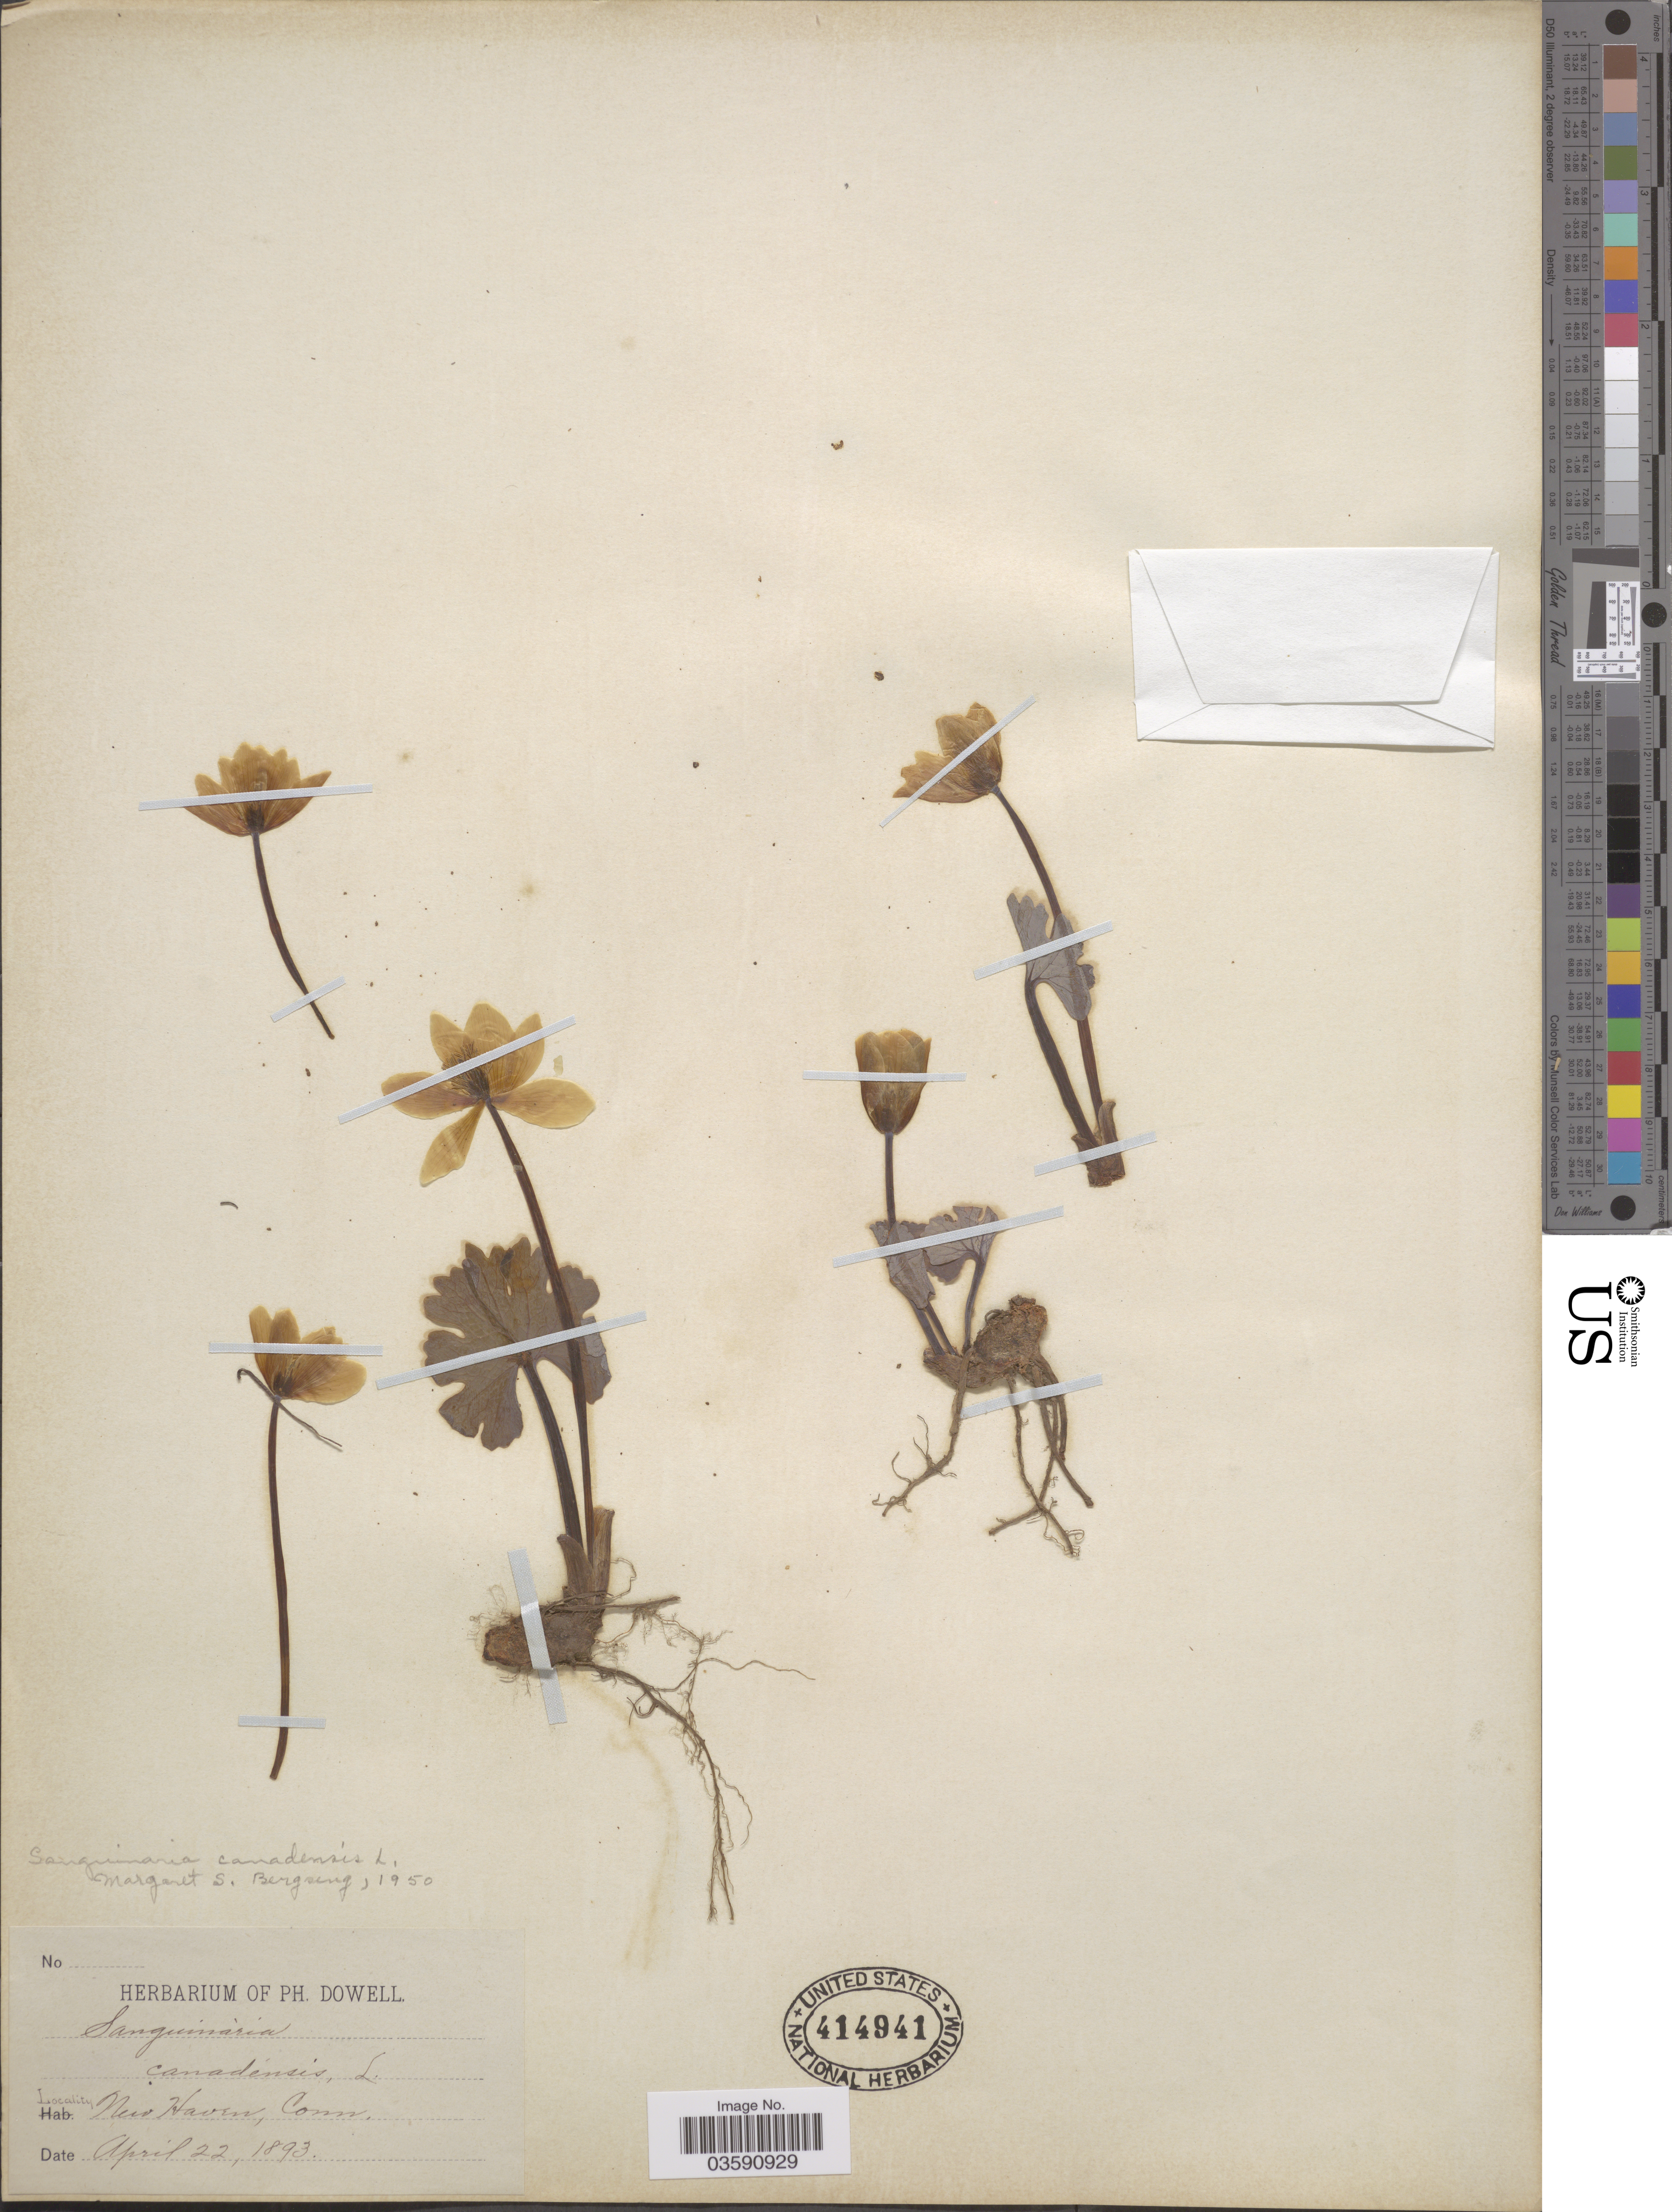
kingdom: Plantae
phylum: Tracheophyta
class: Magnoliopsida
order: Ranunculales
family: Papaveraceae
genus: Sanguinaria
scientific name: Sanguinaria canadensis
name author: L.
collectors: Ex herb. Ph. Dowell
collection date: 1893-04-22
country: United States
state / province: Connecticut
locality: New Haven.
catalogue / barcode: US 414941